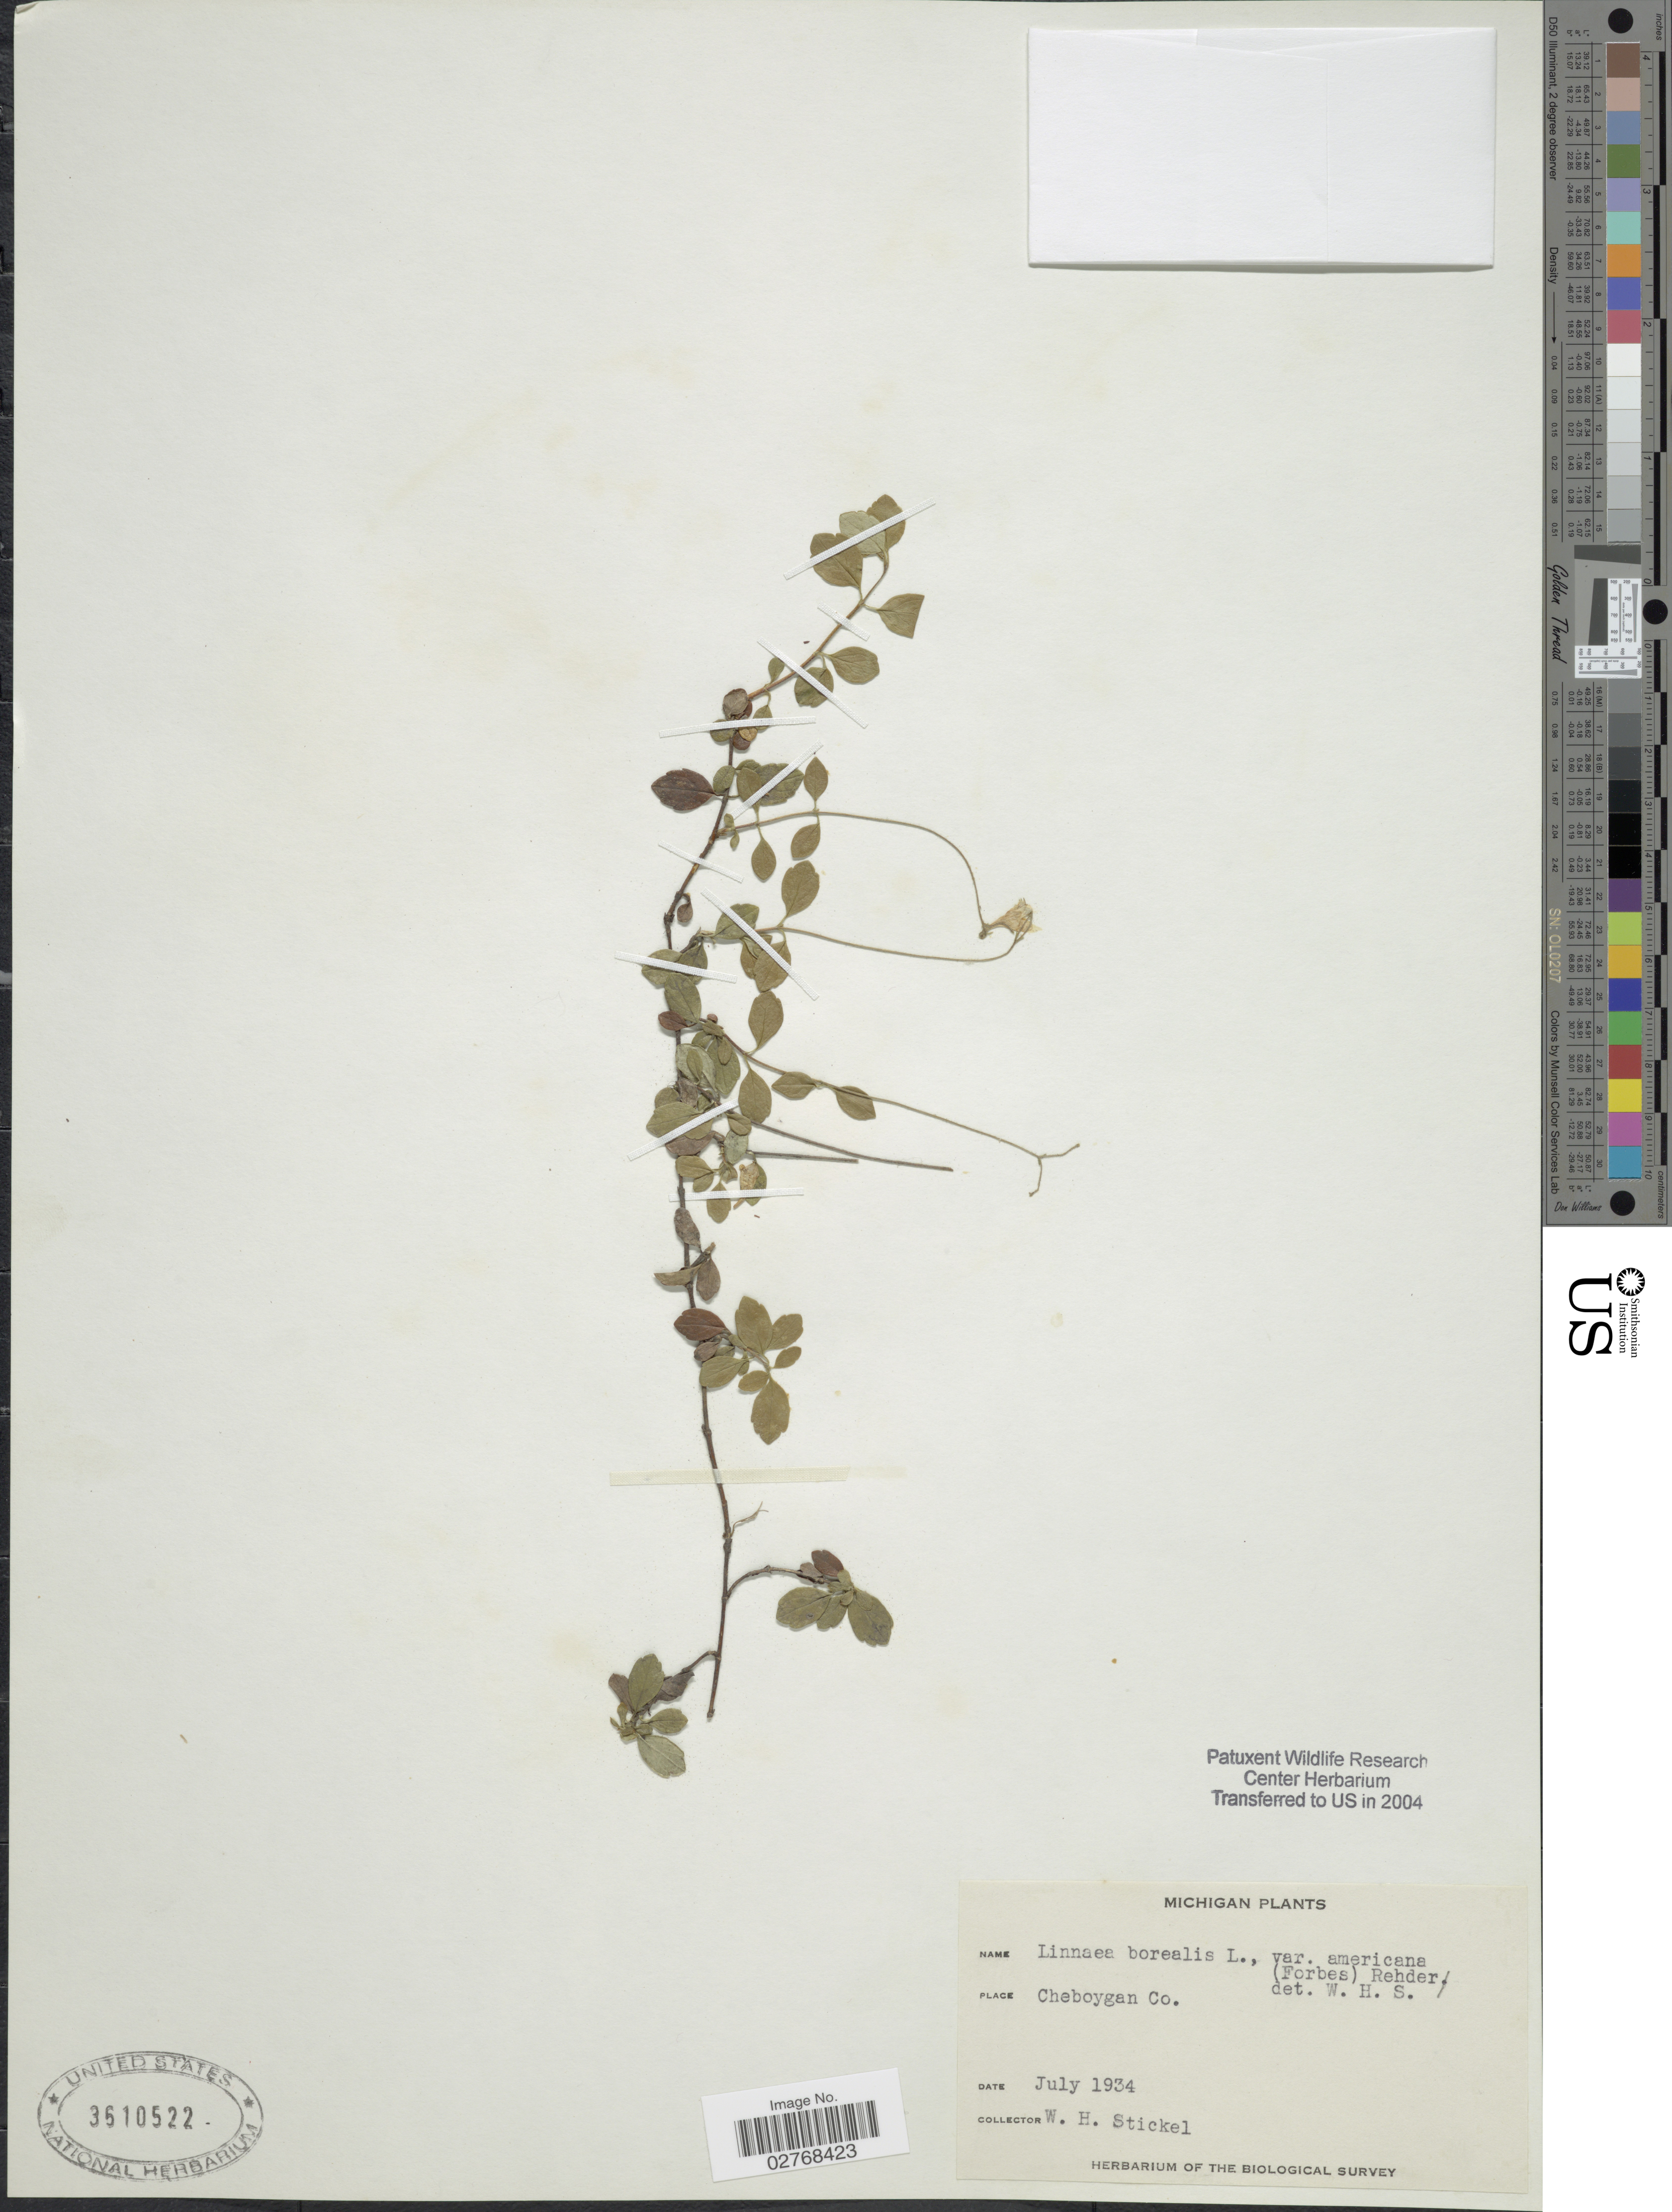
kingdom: Plantae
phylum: Tracheophyta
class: Magnoliopsida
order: Dipsacales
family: Caprifoliaceae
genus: Linnaea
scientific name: Linnaea borealis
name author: L.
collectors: W. Stickel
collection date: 1934-07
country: United States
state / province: Michigan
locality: Cheboygan Co.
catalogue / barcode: US 3610522